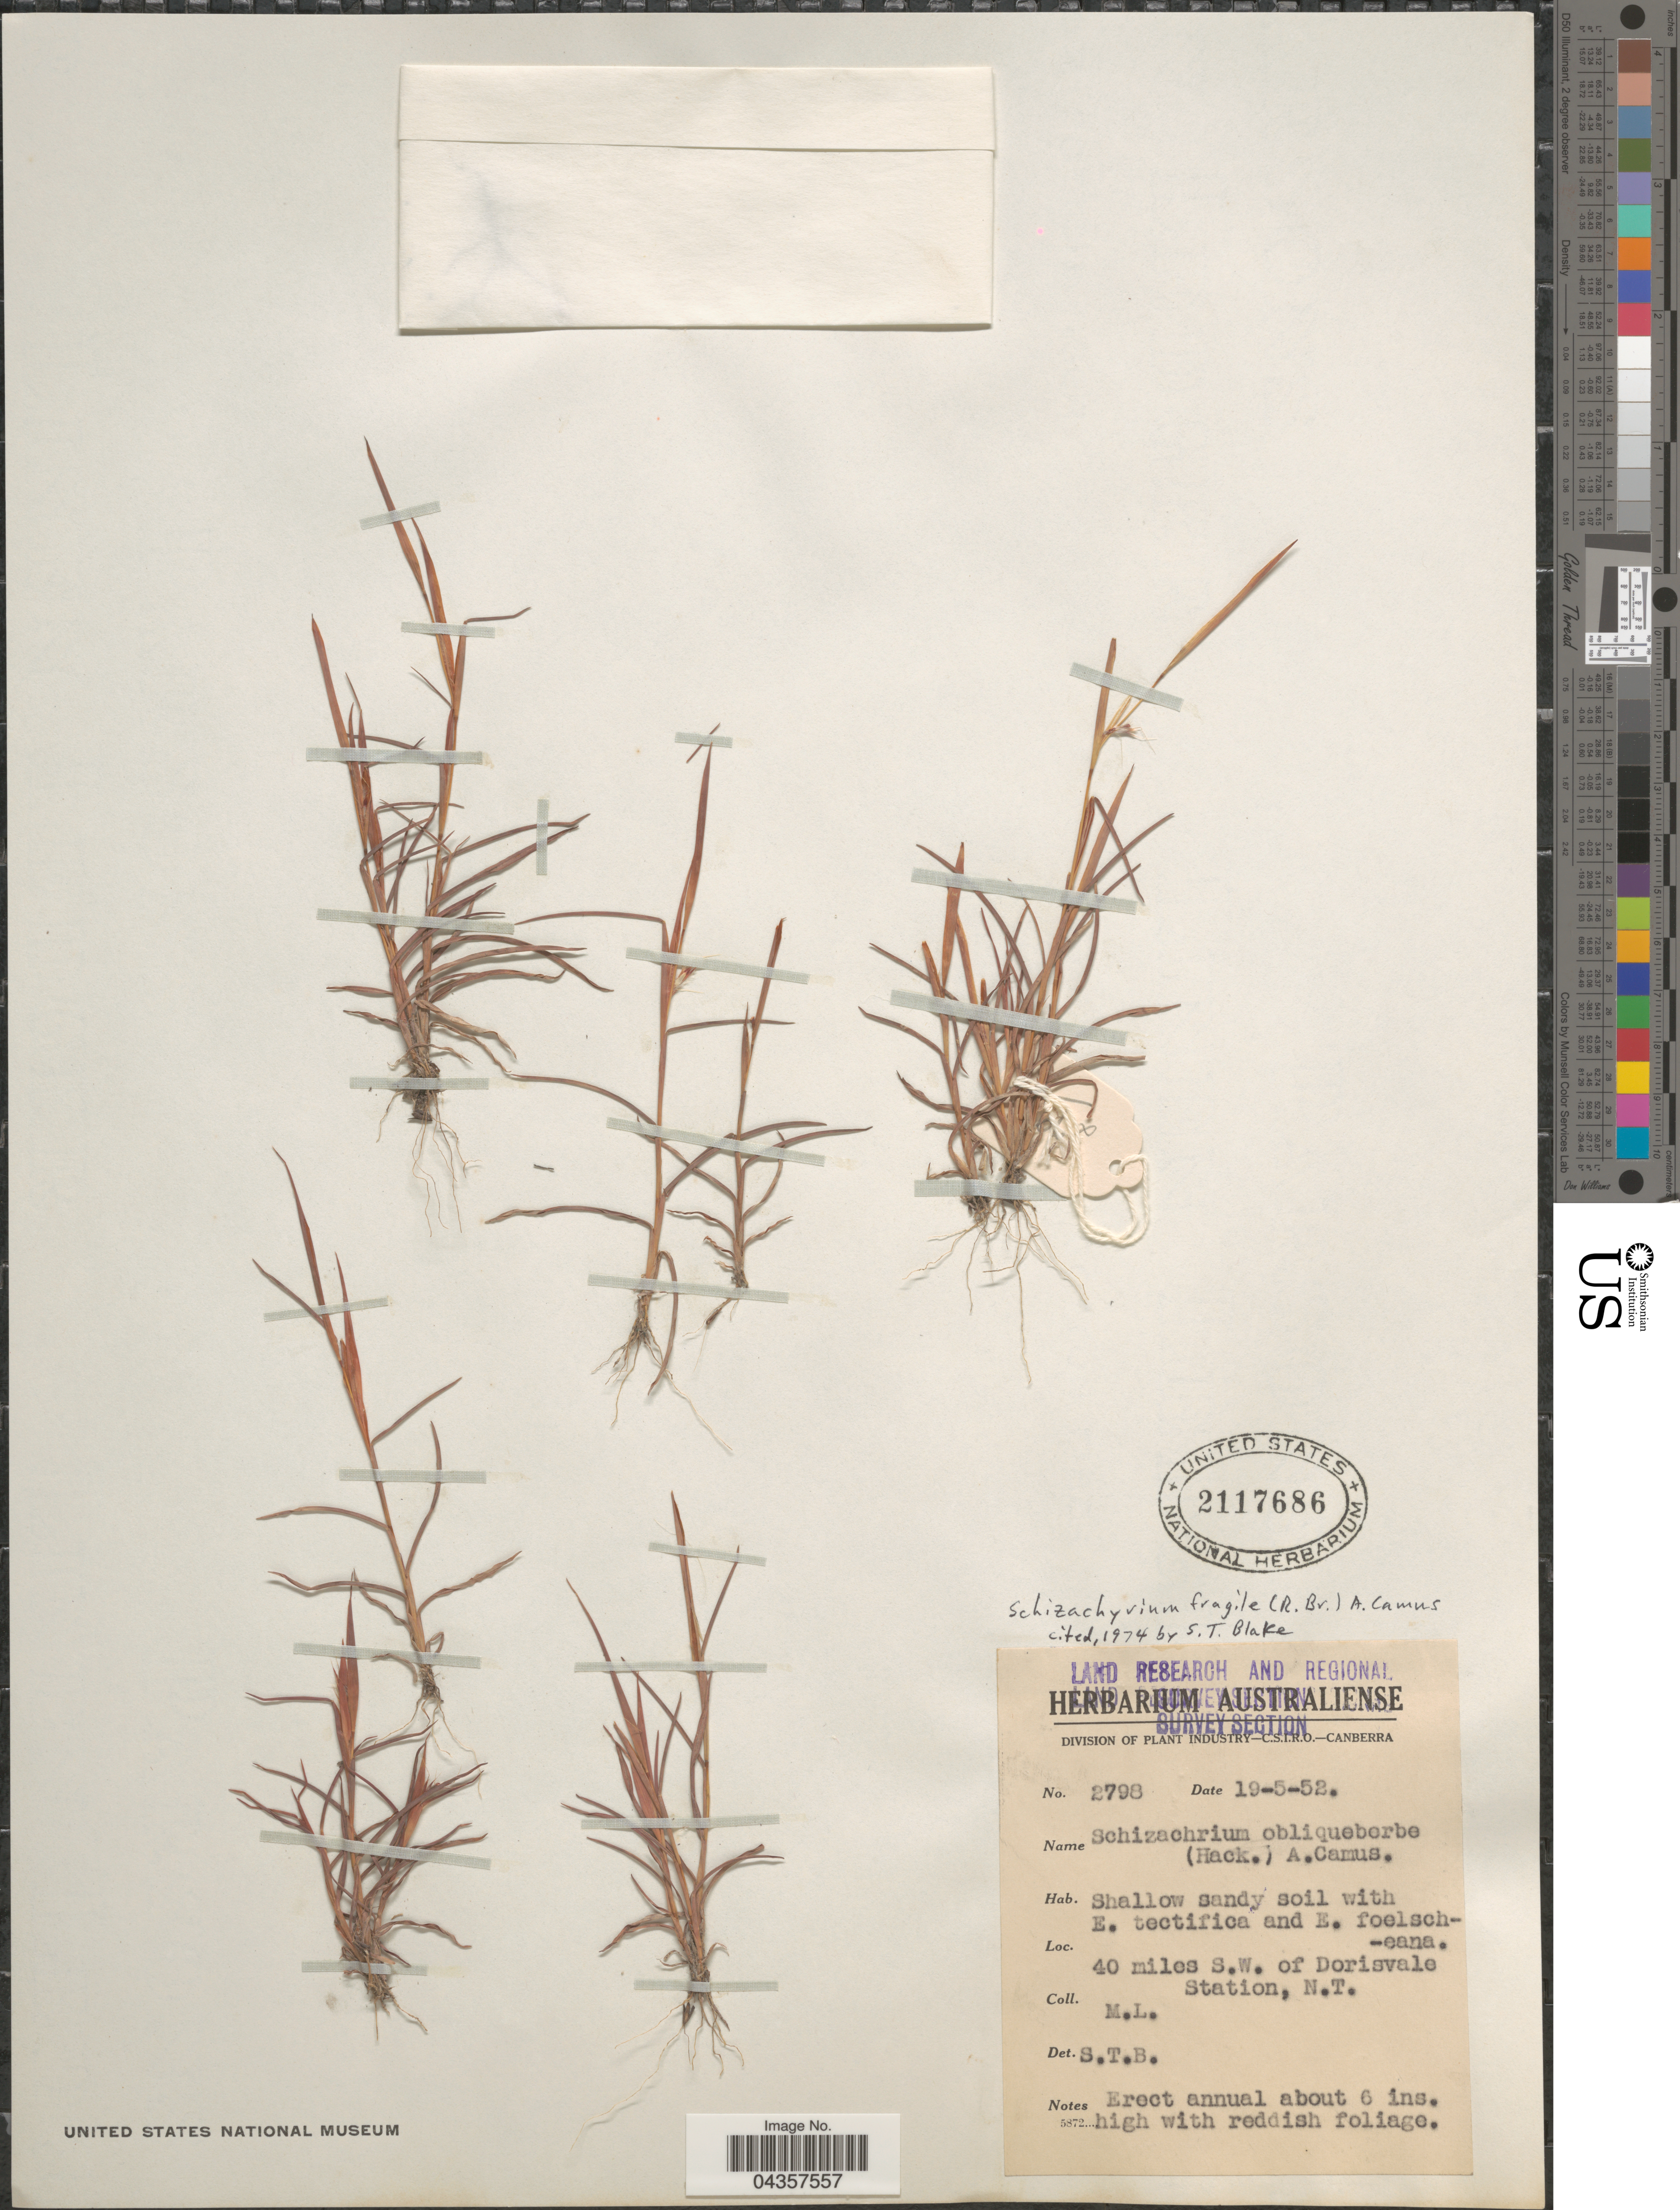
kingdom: Plantae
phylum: Tracheophyta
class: Liliopsida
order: Poales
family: Poaceae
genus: Schizachyrium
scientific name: Schizachyrium fragile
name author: (R. Br.) A. Camus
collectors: M. L.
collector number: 2798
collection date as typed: Transcribed d/m/y: 19/5/52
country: Australia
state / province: Northern Territory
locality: Land Research and Regional [illegible text] Survey Section. 40 miles S.W. of Dorisvale Station.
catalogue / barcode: US 2117686